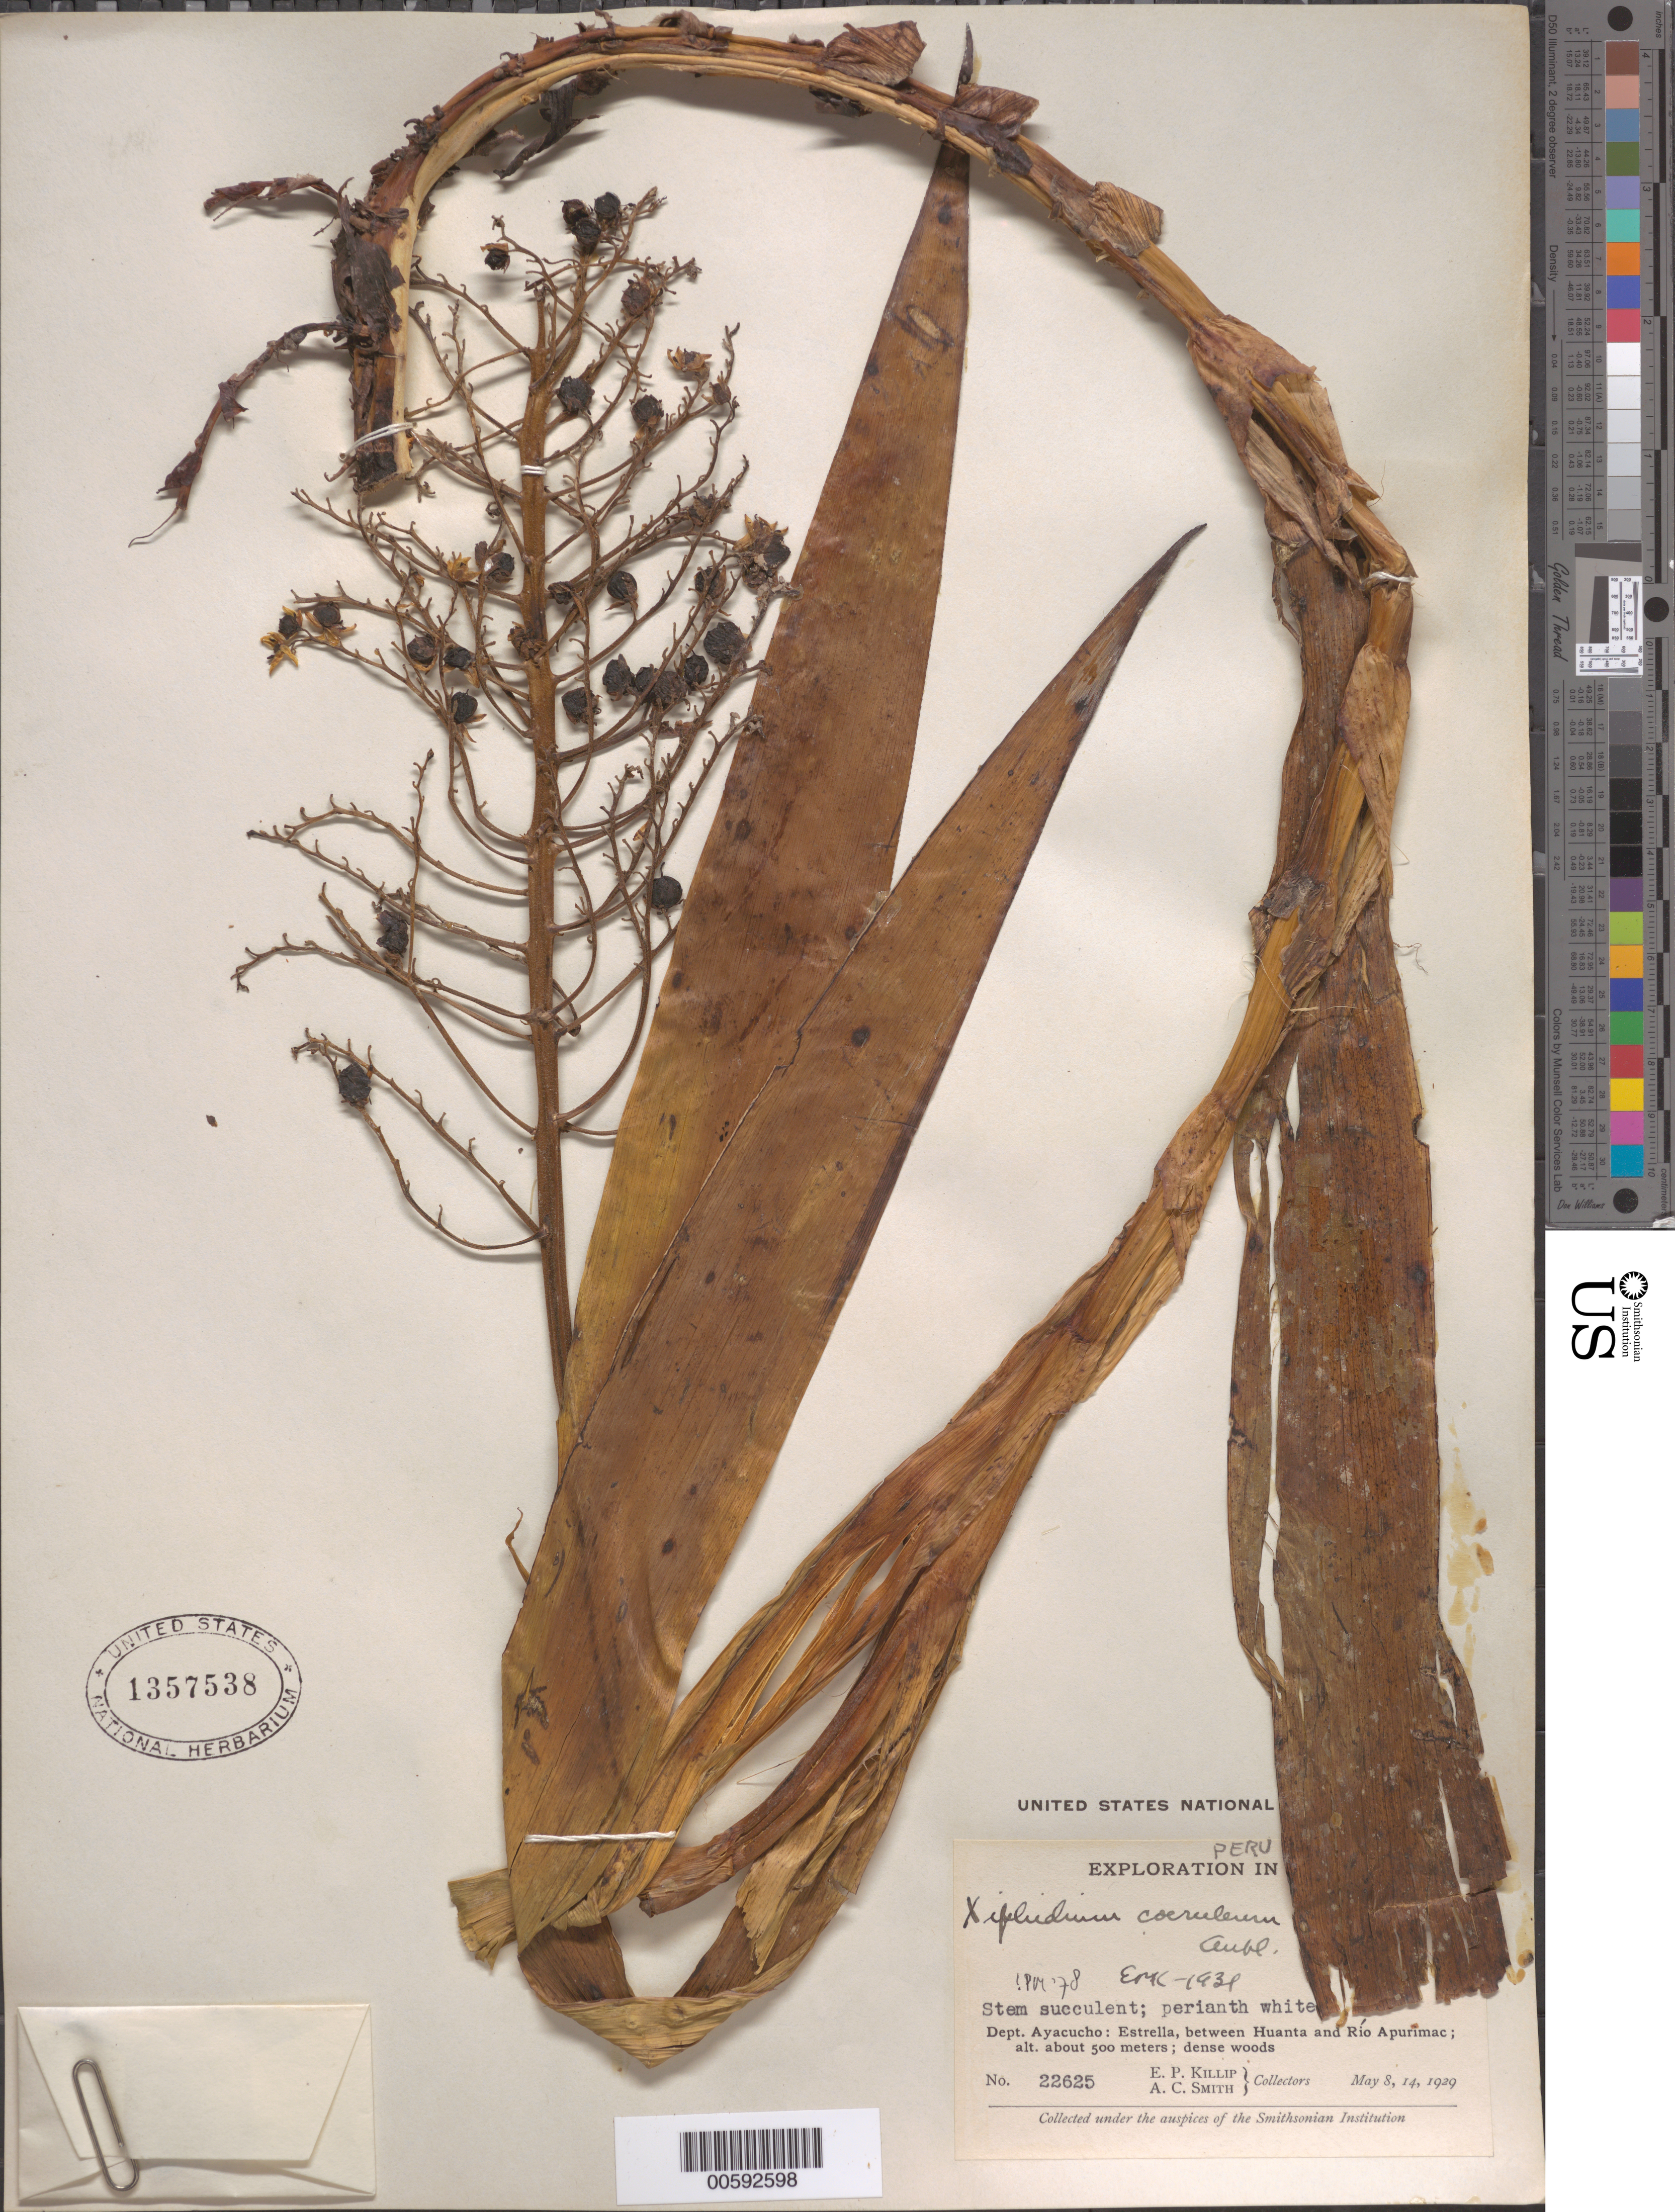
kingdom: Plantae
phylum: Tracheophyta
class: Liliopsida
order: Commelinales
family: Haemodoraceae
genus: Xiphidium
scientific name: Xiphidium caeruleum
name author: Aubl.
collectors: E. P. Killip & A. C. Smith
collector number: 22625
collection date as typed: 08 May 1929 and 14 May 1929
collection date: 1929-05-08,1929-05-14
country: Peru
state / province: Ayacucho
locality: Estella [?], between Hauanta [?] and Río Apurímac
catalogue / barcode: US 1357538